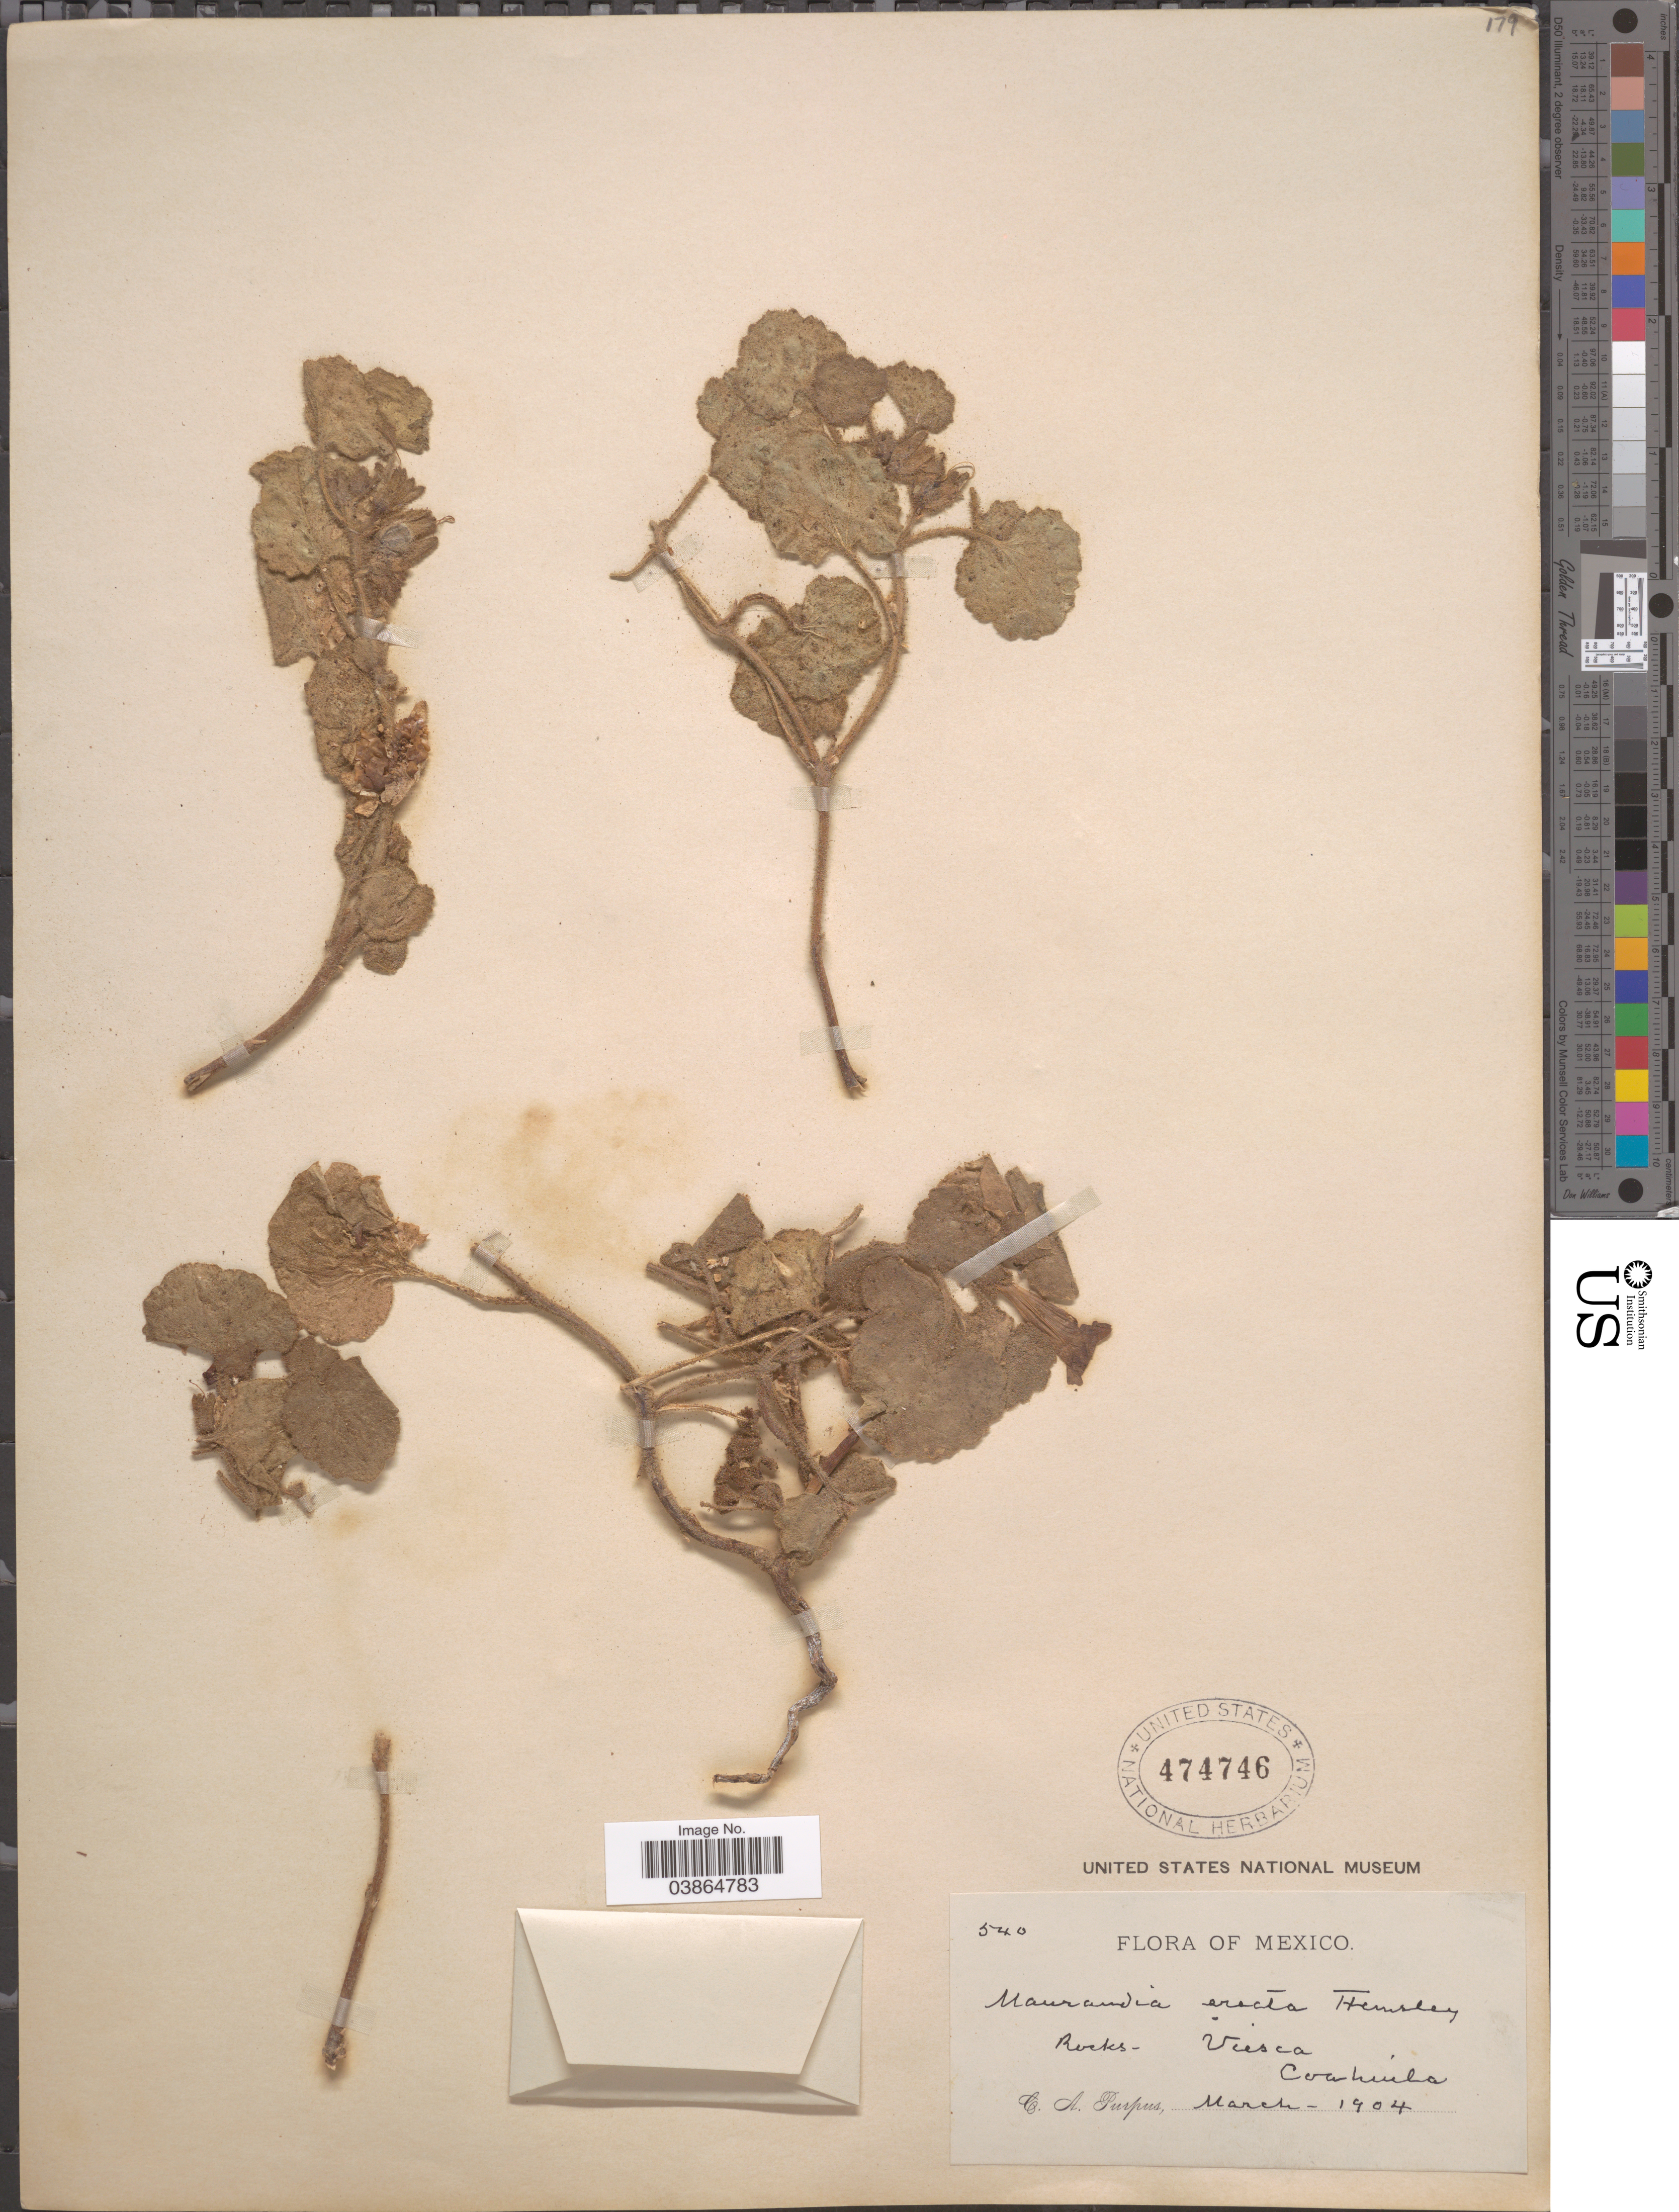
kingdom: Plantae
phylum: Tracheophyta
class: Magnoliopsida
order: Lamiales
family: Plantaginaceae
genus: Maurandya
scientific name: Maurandya erecta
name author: Hemsl.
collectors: C. A. Purpus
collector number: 540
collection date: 1904-03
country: Mexico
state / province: Coahuila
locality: Rocks. Viesca Coahuila.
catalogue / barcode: US 474746